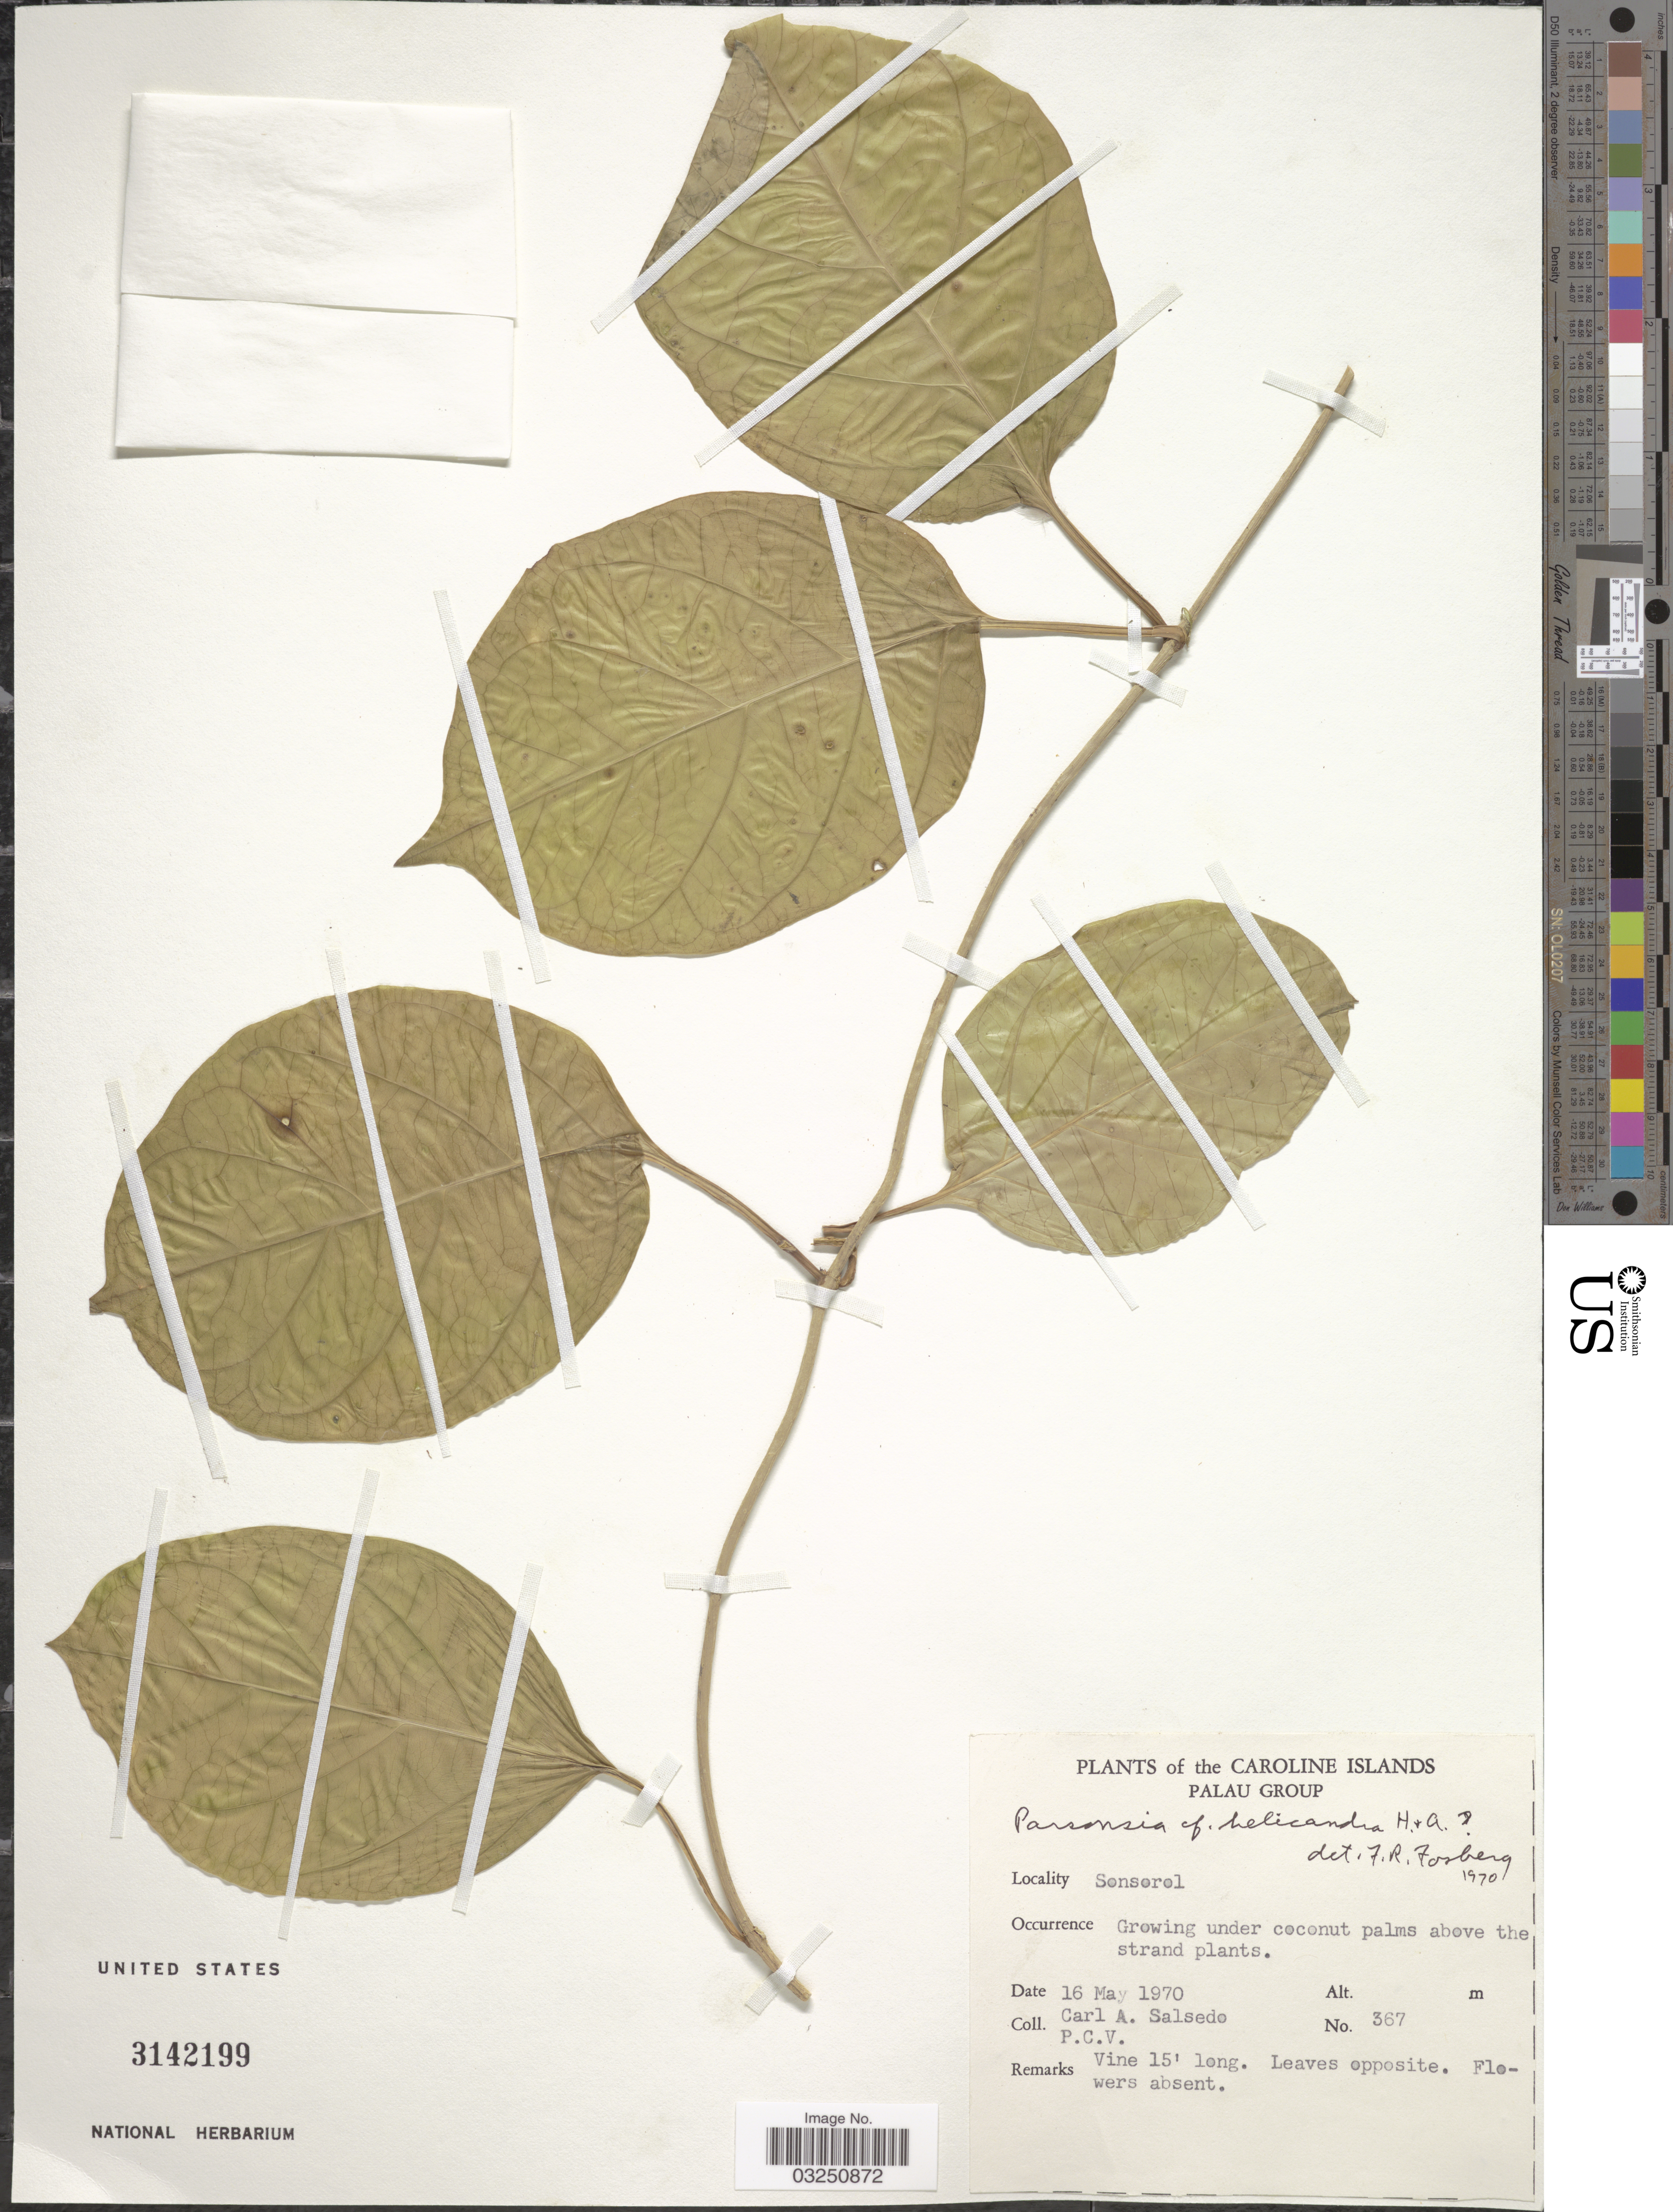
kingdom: Plantae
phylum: Tracheophyta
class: Magnoliopsida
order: Gentianales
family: Apocynaceae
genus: Parsonsia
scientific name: Parsonsia alboflavescens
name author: (Dennst.) Mabberley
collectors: C.A. Salsedo & P. C. V.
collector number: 367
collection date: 1970-05-16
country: Palau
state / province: Belau Outliers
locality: The Caroline Islands. Palau Group. Sonsorol.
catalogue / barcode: US 3142199